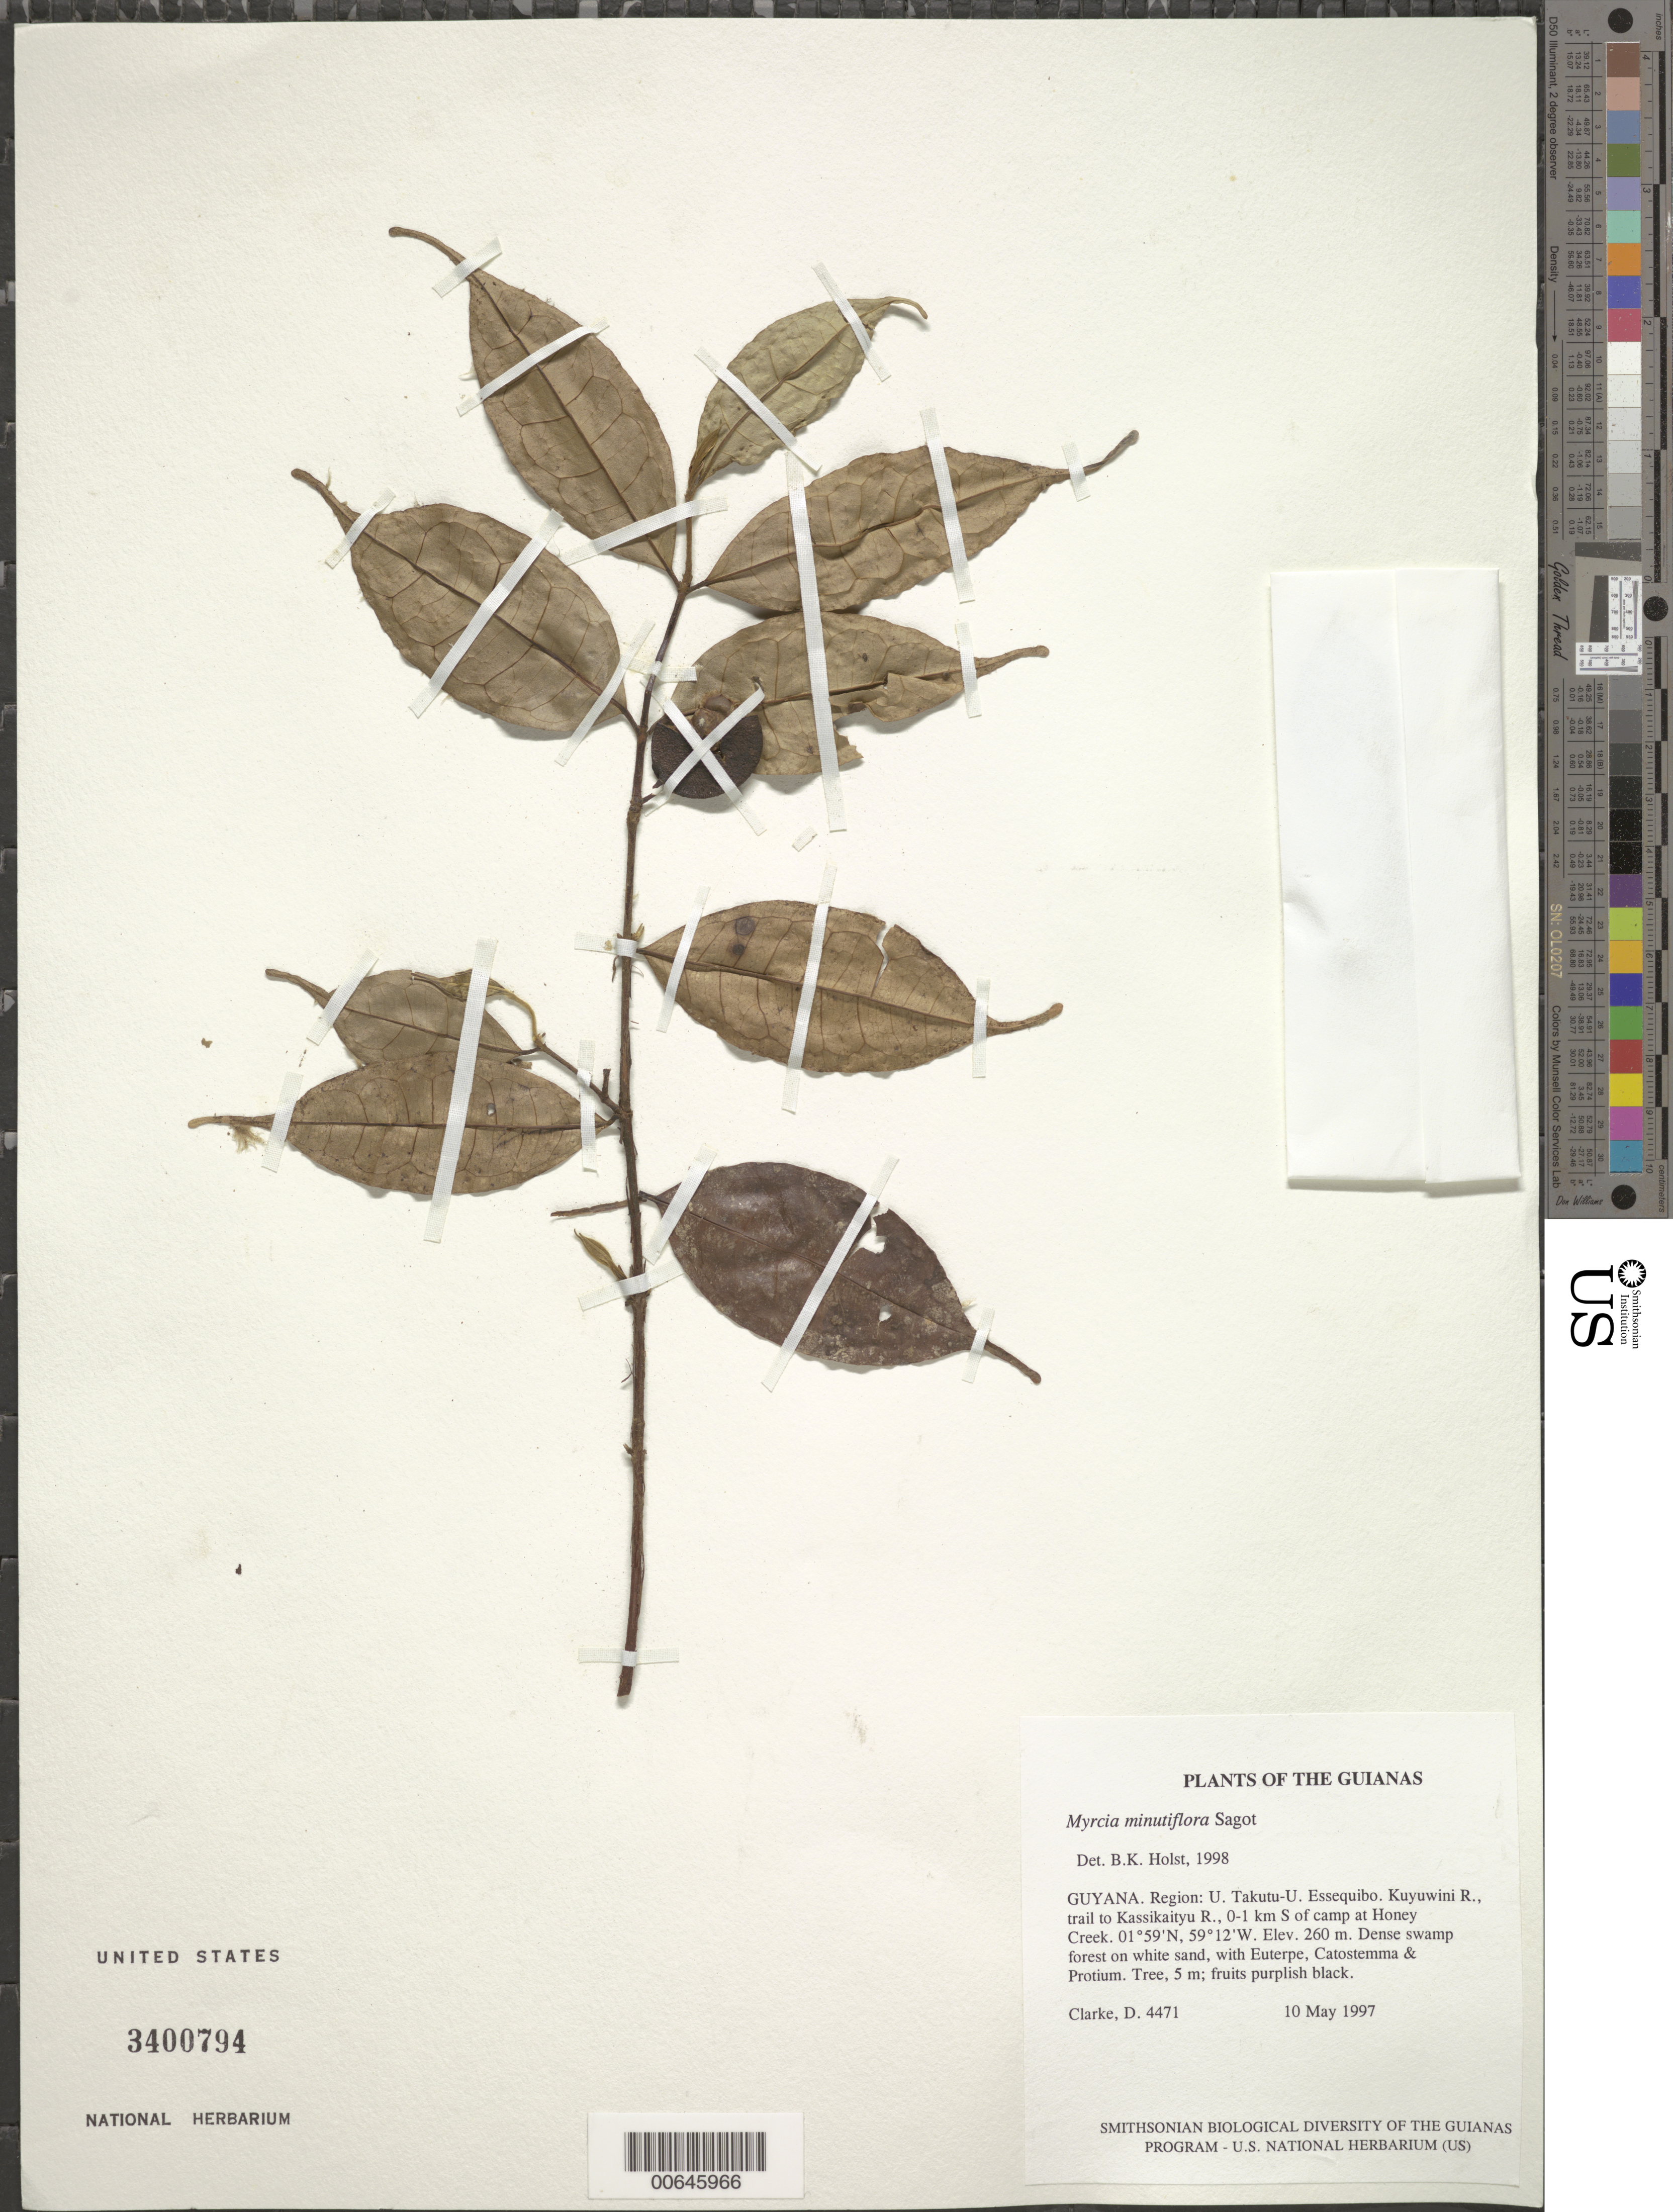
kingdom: Plantae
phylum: Tracheophyta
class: Magnoliopsida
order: Myrtales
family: Myrtaceae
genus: Myrcia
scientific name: Myrcia minutiflora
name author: Sagot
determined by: Holst, Bruce K.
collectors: H. D. Clarke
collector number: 4471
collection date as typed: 10 May 1997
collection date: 1997-05-10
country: Guyana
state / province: U. Takutu-U. Essequibo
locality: Kuyuwini R., trail to Kassikaityu R., 0-1 km S of camp at Honey Creek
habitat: Dense swamp forest on white sand, with Euterpe, Catostemma & Protium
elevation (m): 260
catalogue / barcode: US 3400794